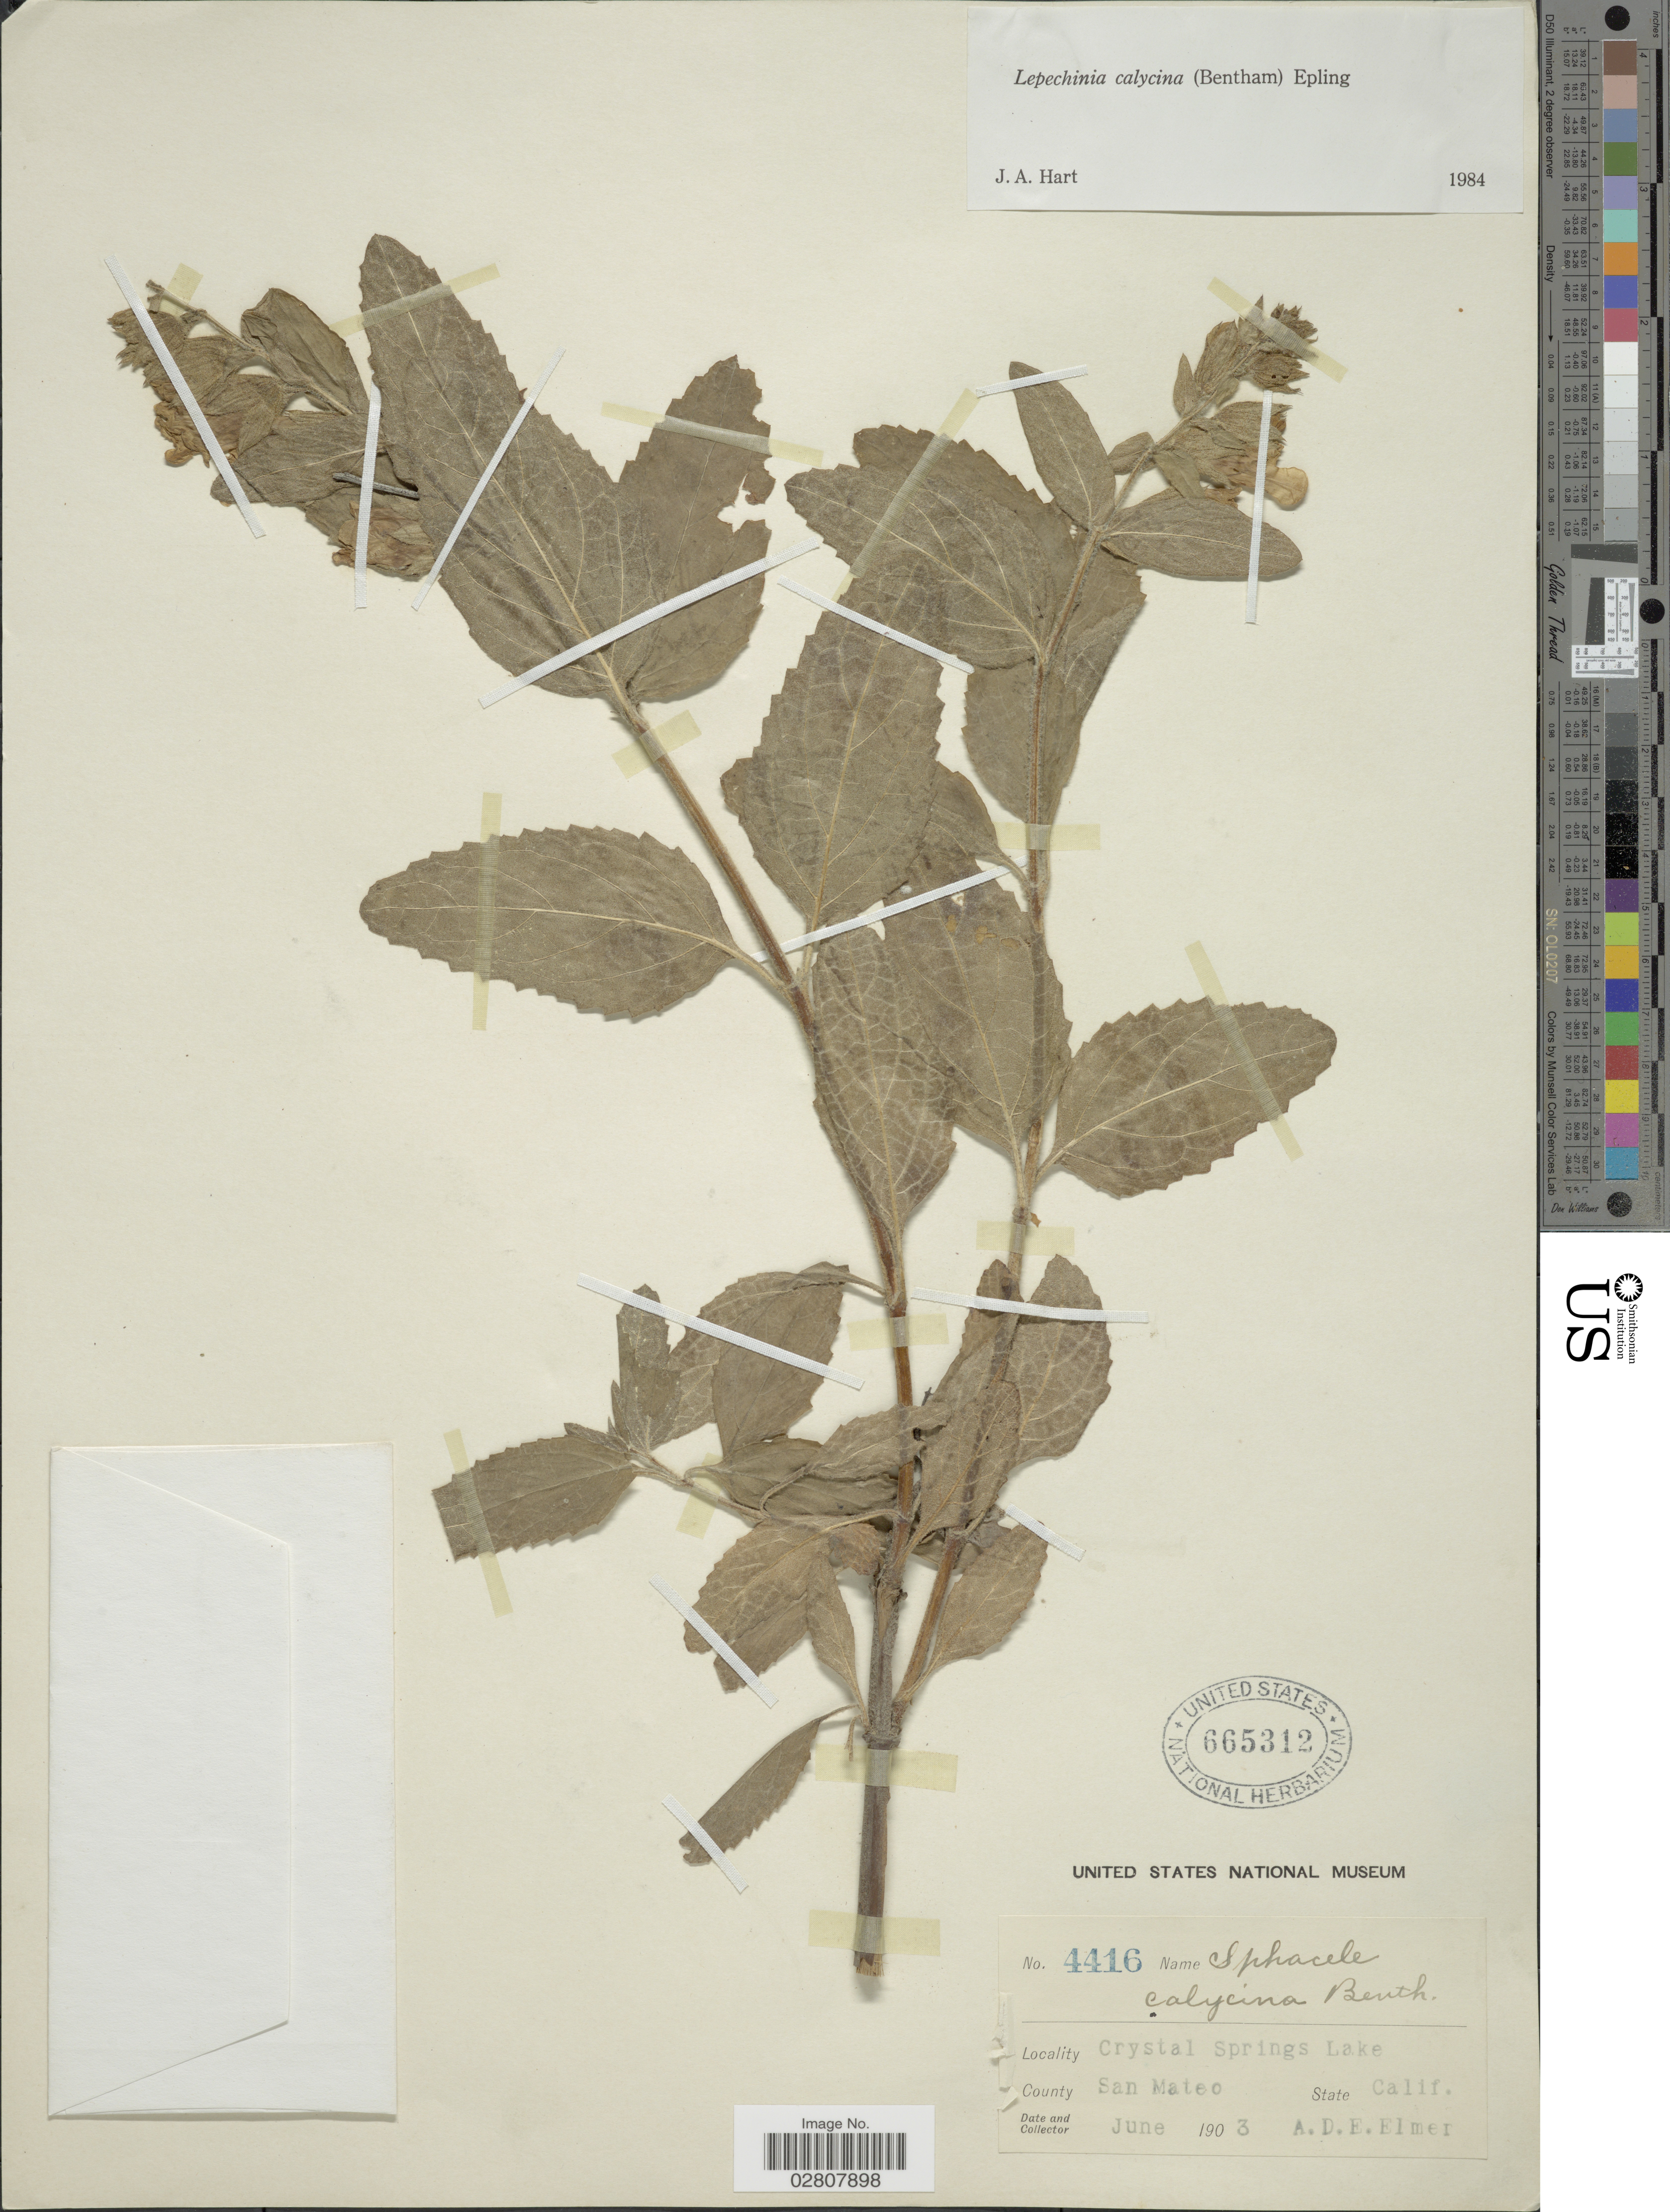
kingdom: Plantae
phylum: Tracheophyta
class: Magnoliopsida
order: Lamiales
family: Lamiaceae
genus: Lepechinia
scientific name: Lepechinia calycina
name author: (Benth.) Epling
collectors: A. D. E. Elmer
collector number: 4416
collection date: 1903-06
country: United States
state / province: California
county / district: San Mateo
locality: Crystal Springs Lake. County San Mateo.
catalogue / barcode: US 665312